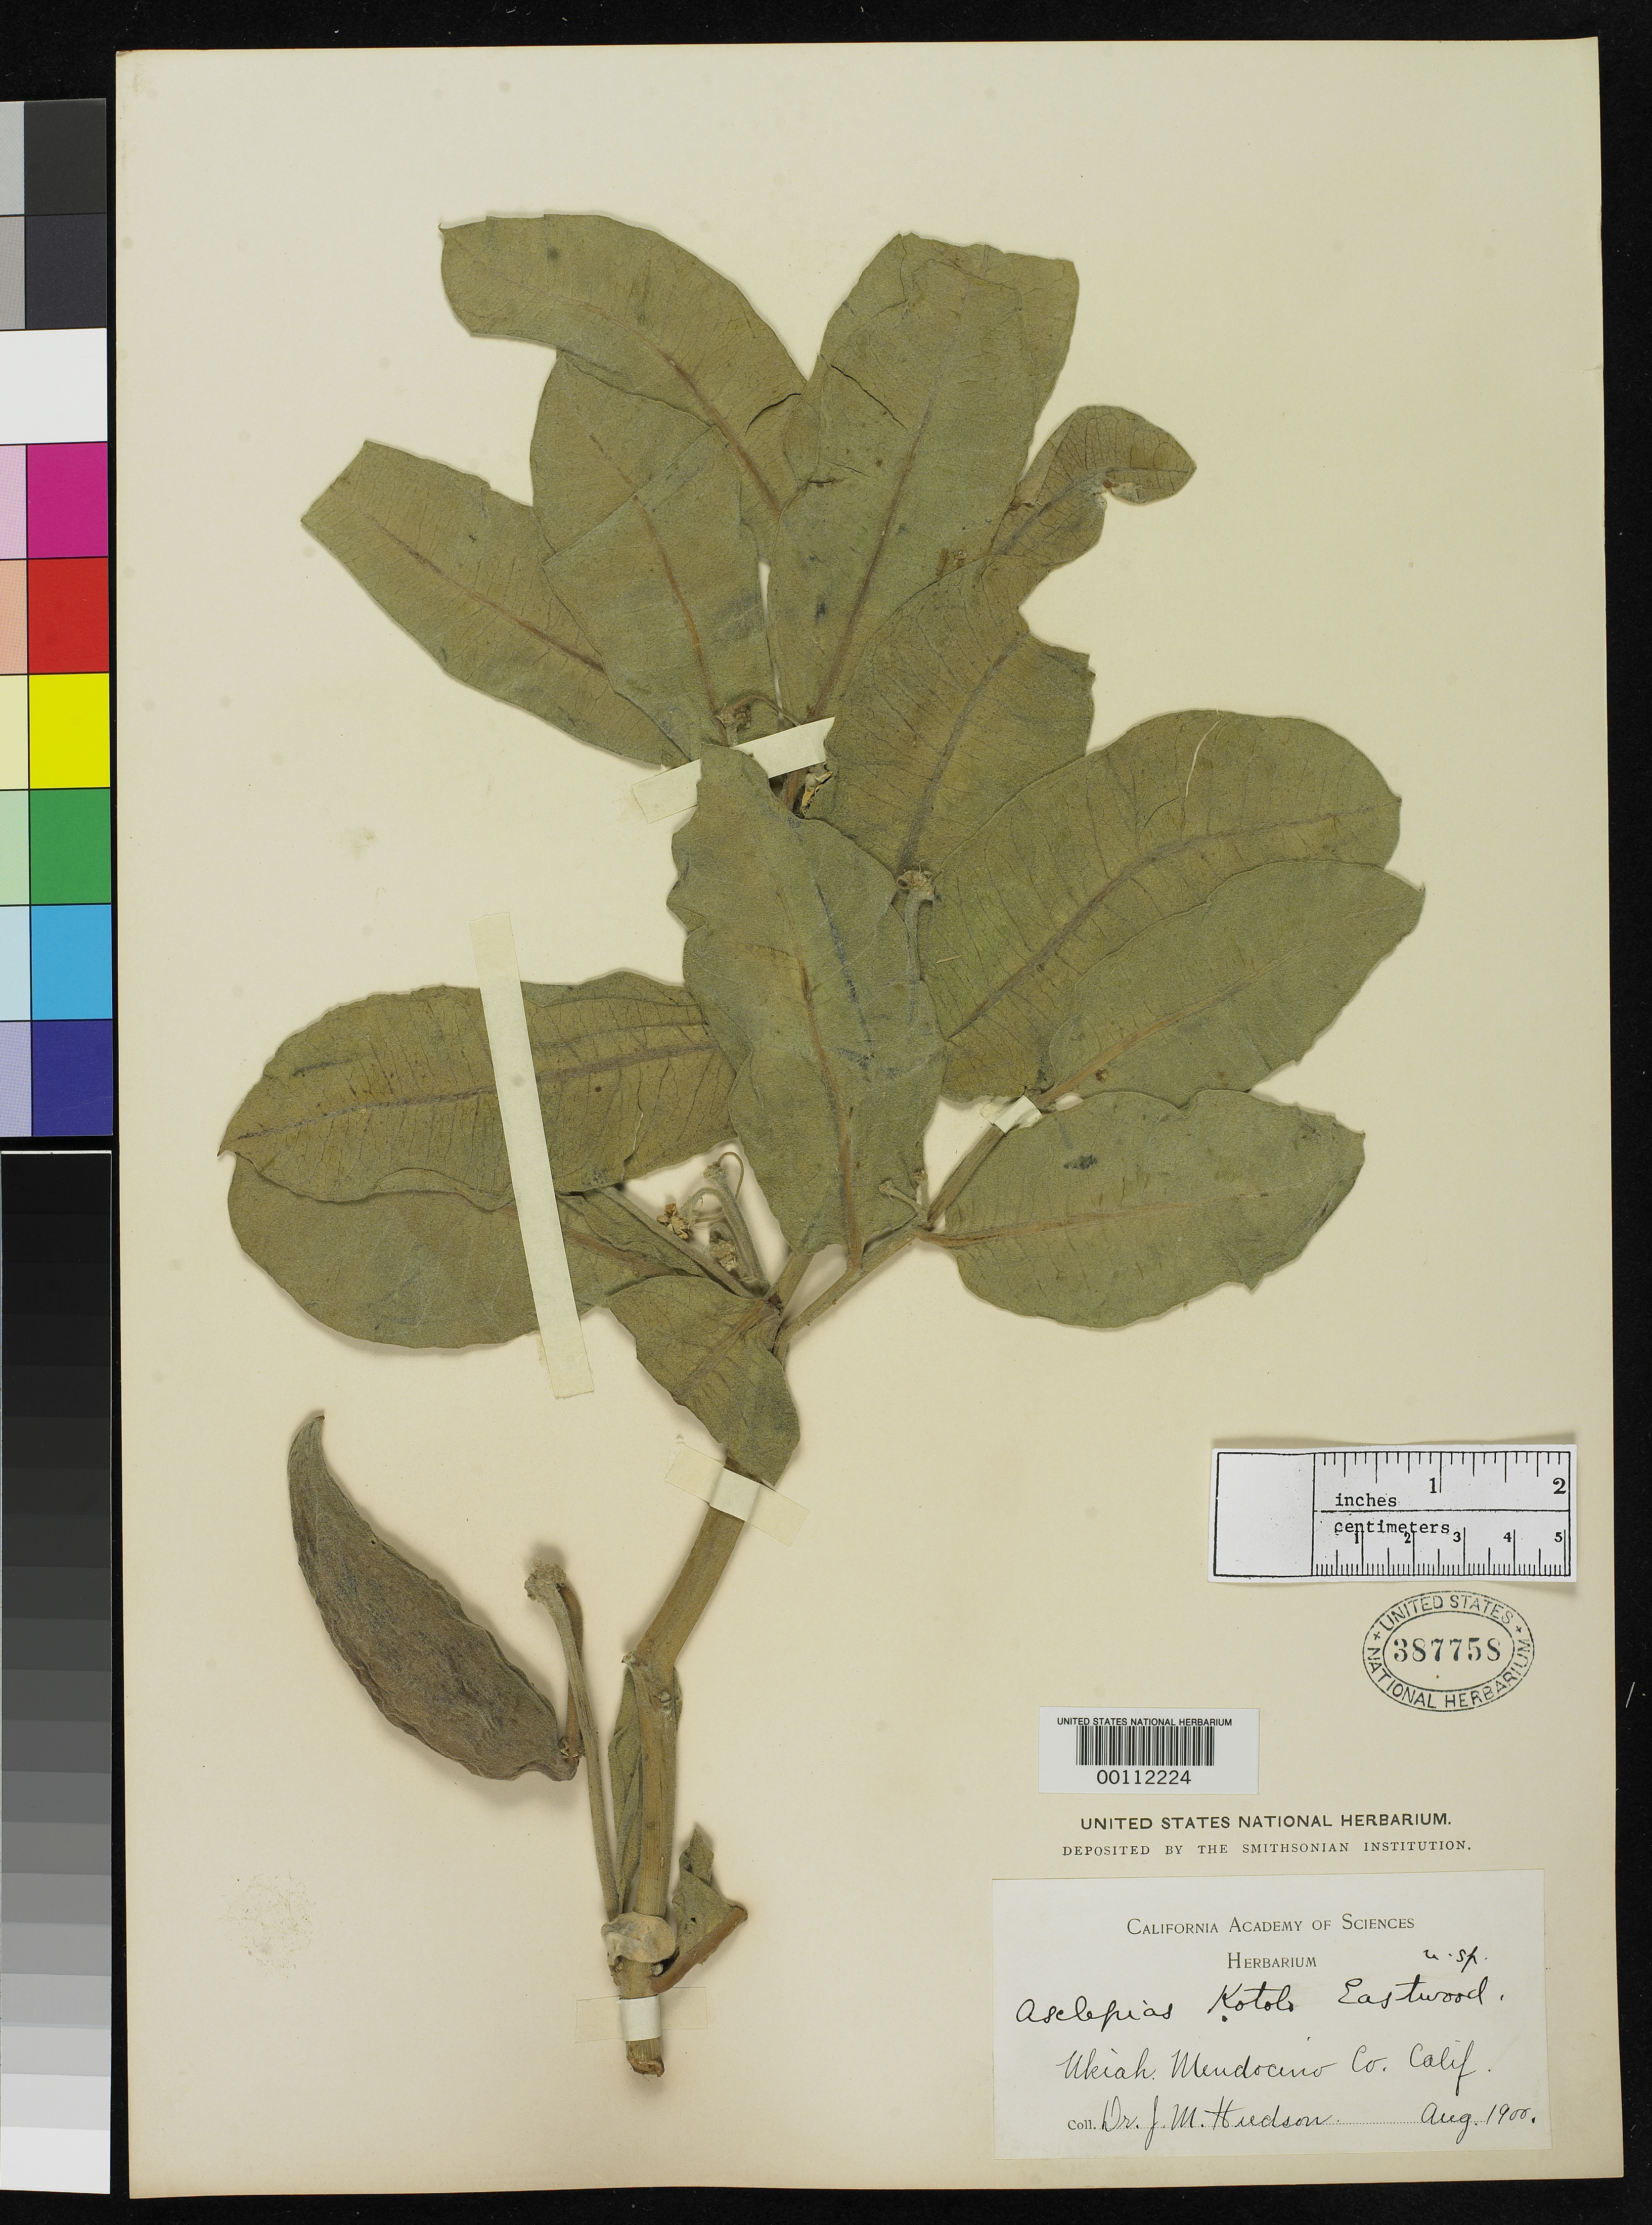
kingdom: Plantae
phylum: Tracheophyta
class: Magnoliopsida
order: Gentianales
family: Apocynaceae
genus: Asclepias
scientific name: Asclepias kotolo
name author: Eastw.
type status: Type Collection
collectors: J. W. Hudson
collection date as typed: Aug 1900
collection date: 1900-08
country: United States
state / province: California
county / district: Mendocino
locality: Russian River, Ukiah.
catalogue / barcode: US 387758